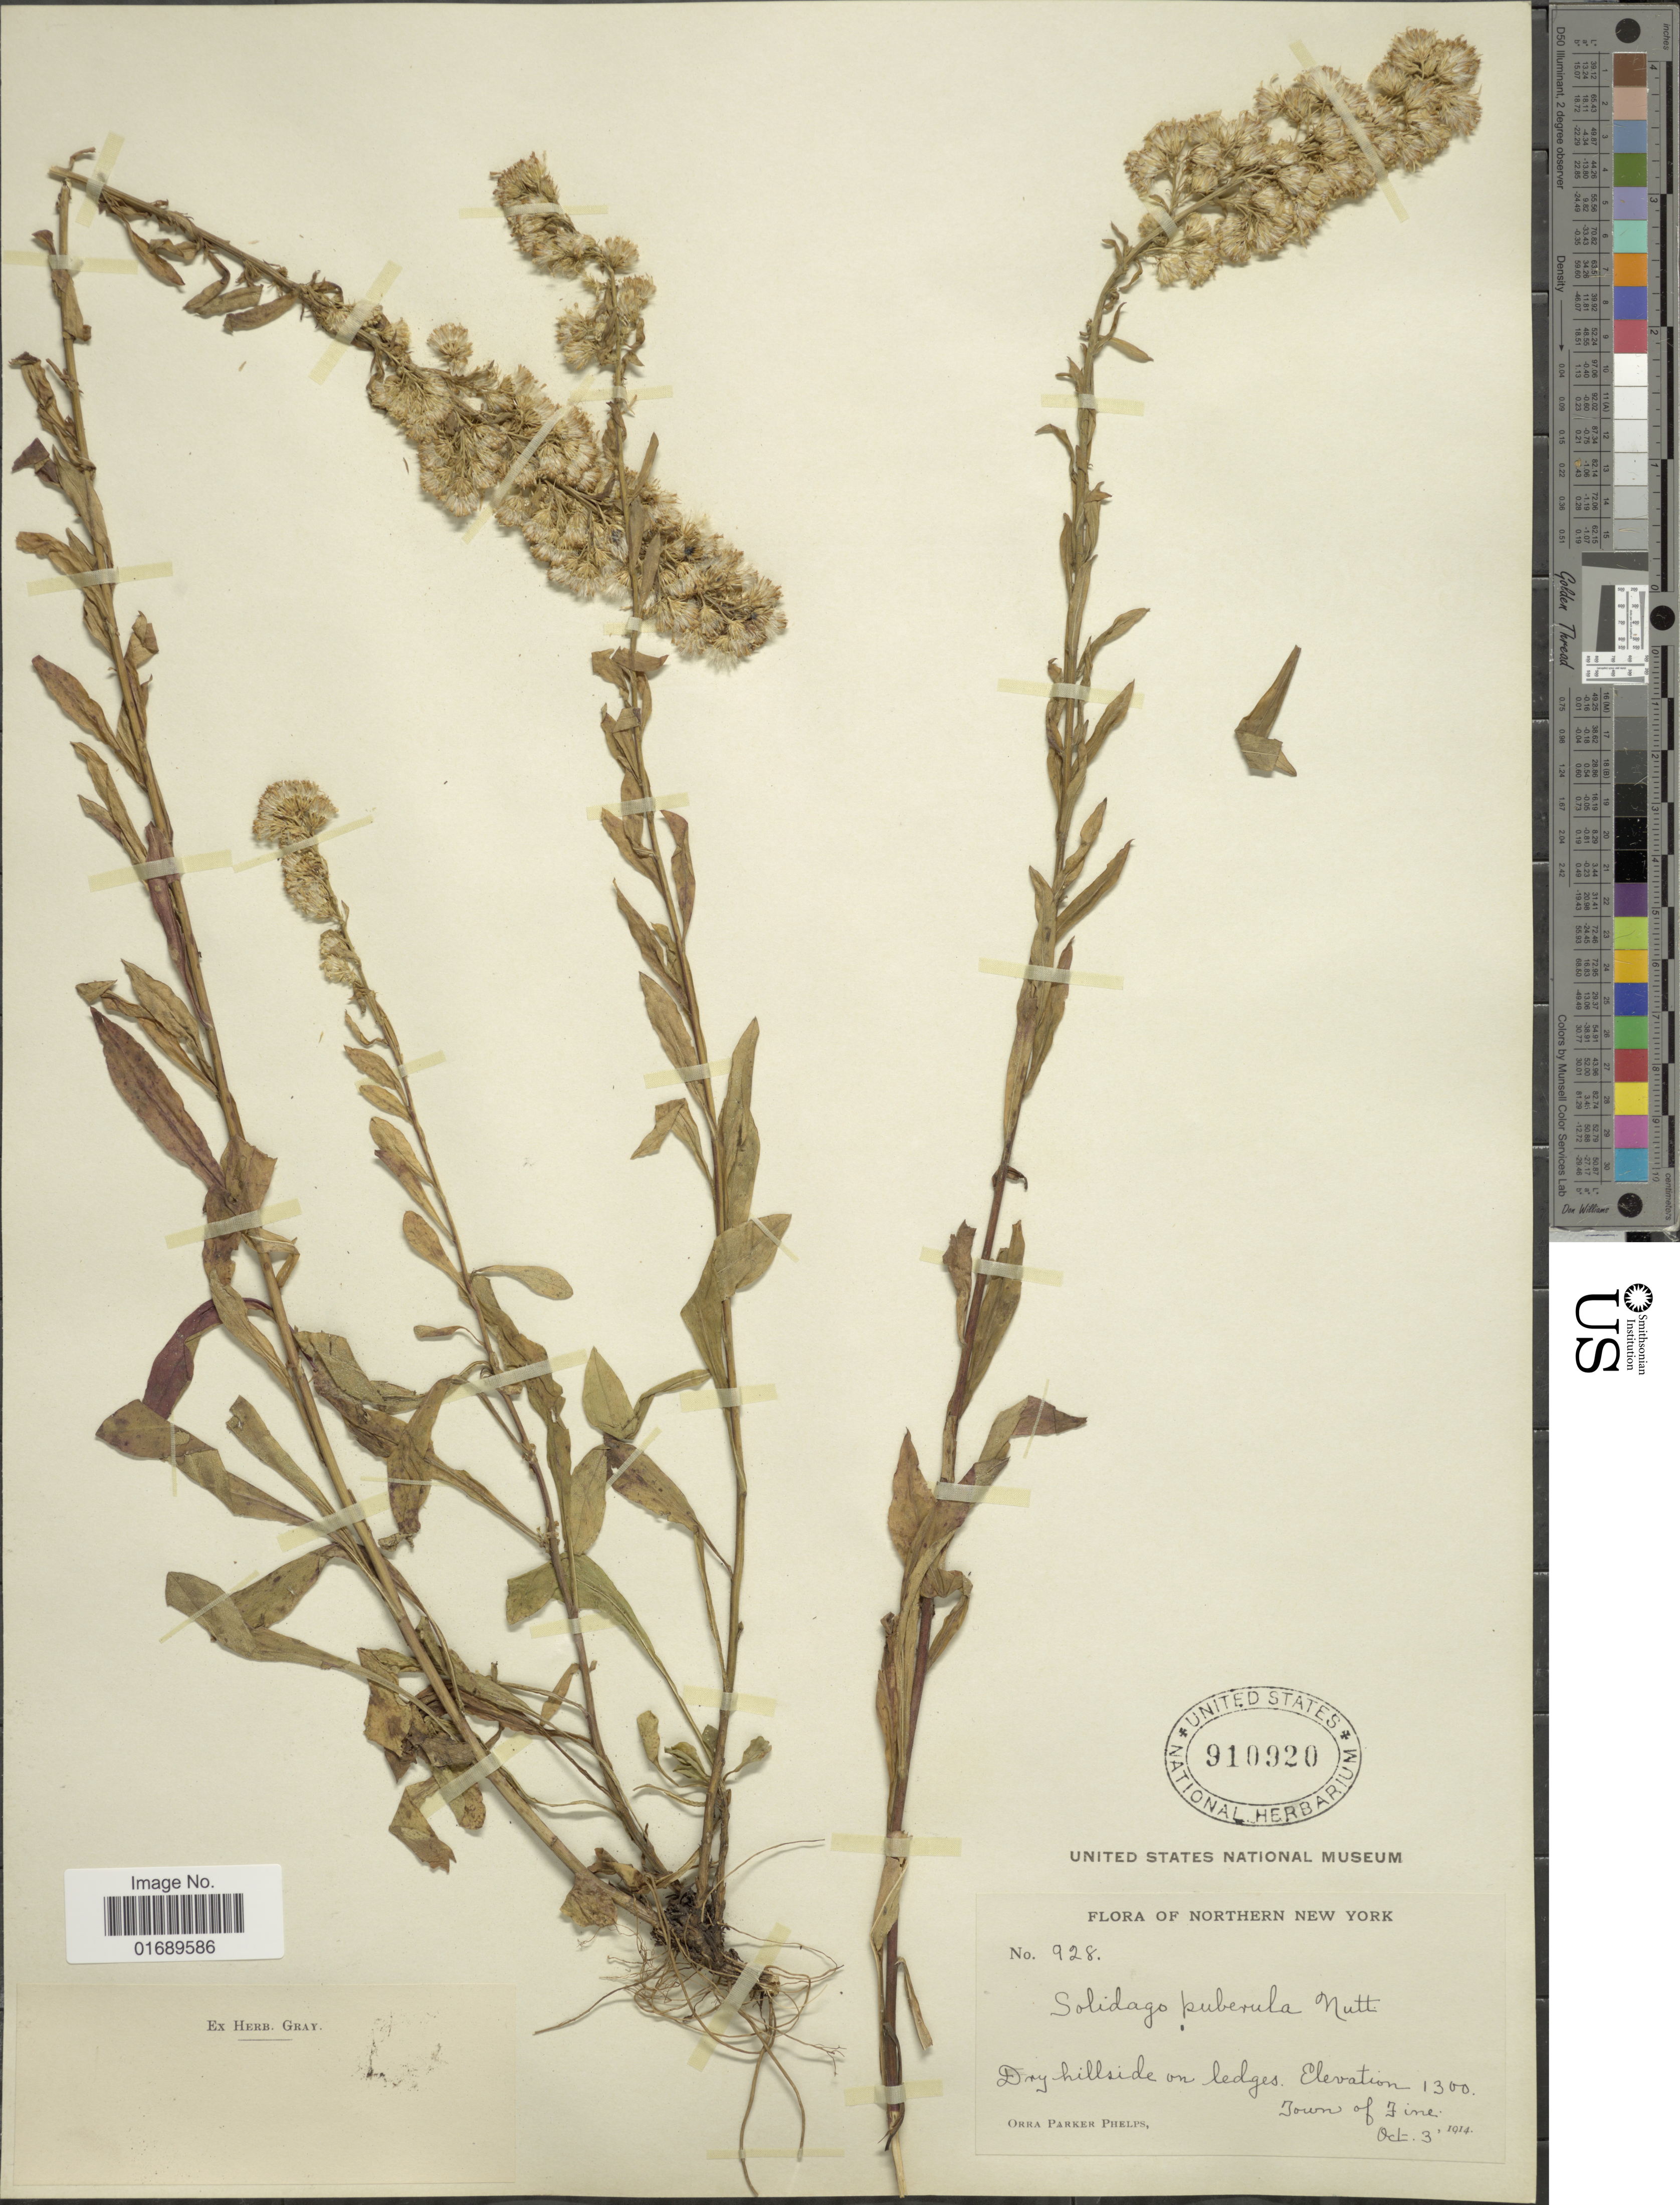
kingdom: Plantae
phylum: Tracheophyta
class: Magnoliopsida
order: Asterales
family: Asteraceae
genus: Solidago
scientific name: Solidago puberula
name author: Nutt.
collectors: O. P. Phelps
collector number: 928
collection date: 1914-10-03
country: United States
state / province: New York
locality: Northern New York, Dry hillside on ledges, Town of Pine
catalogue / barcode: US 910920